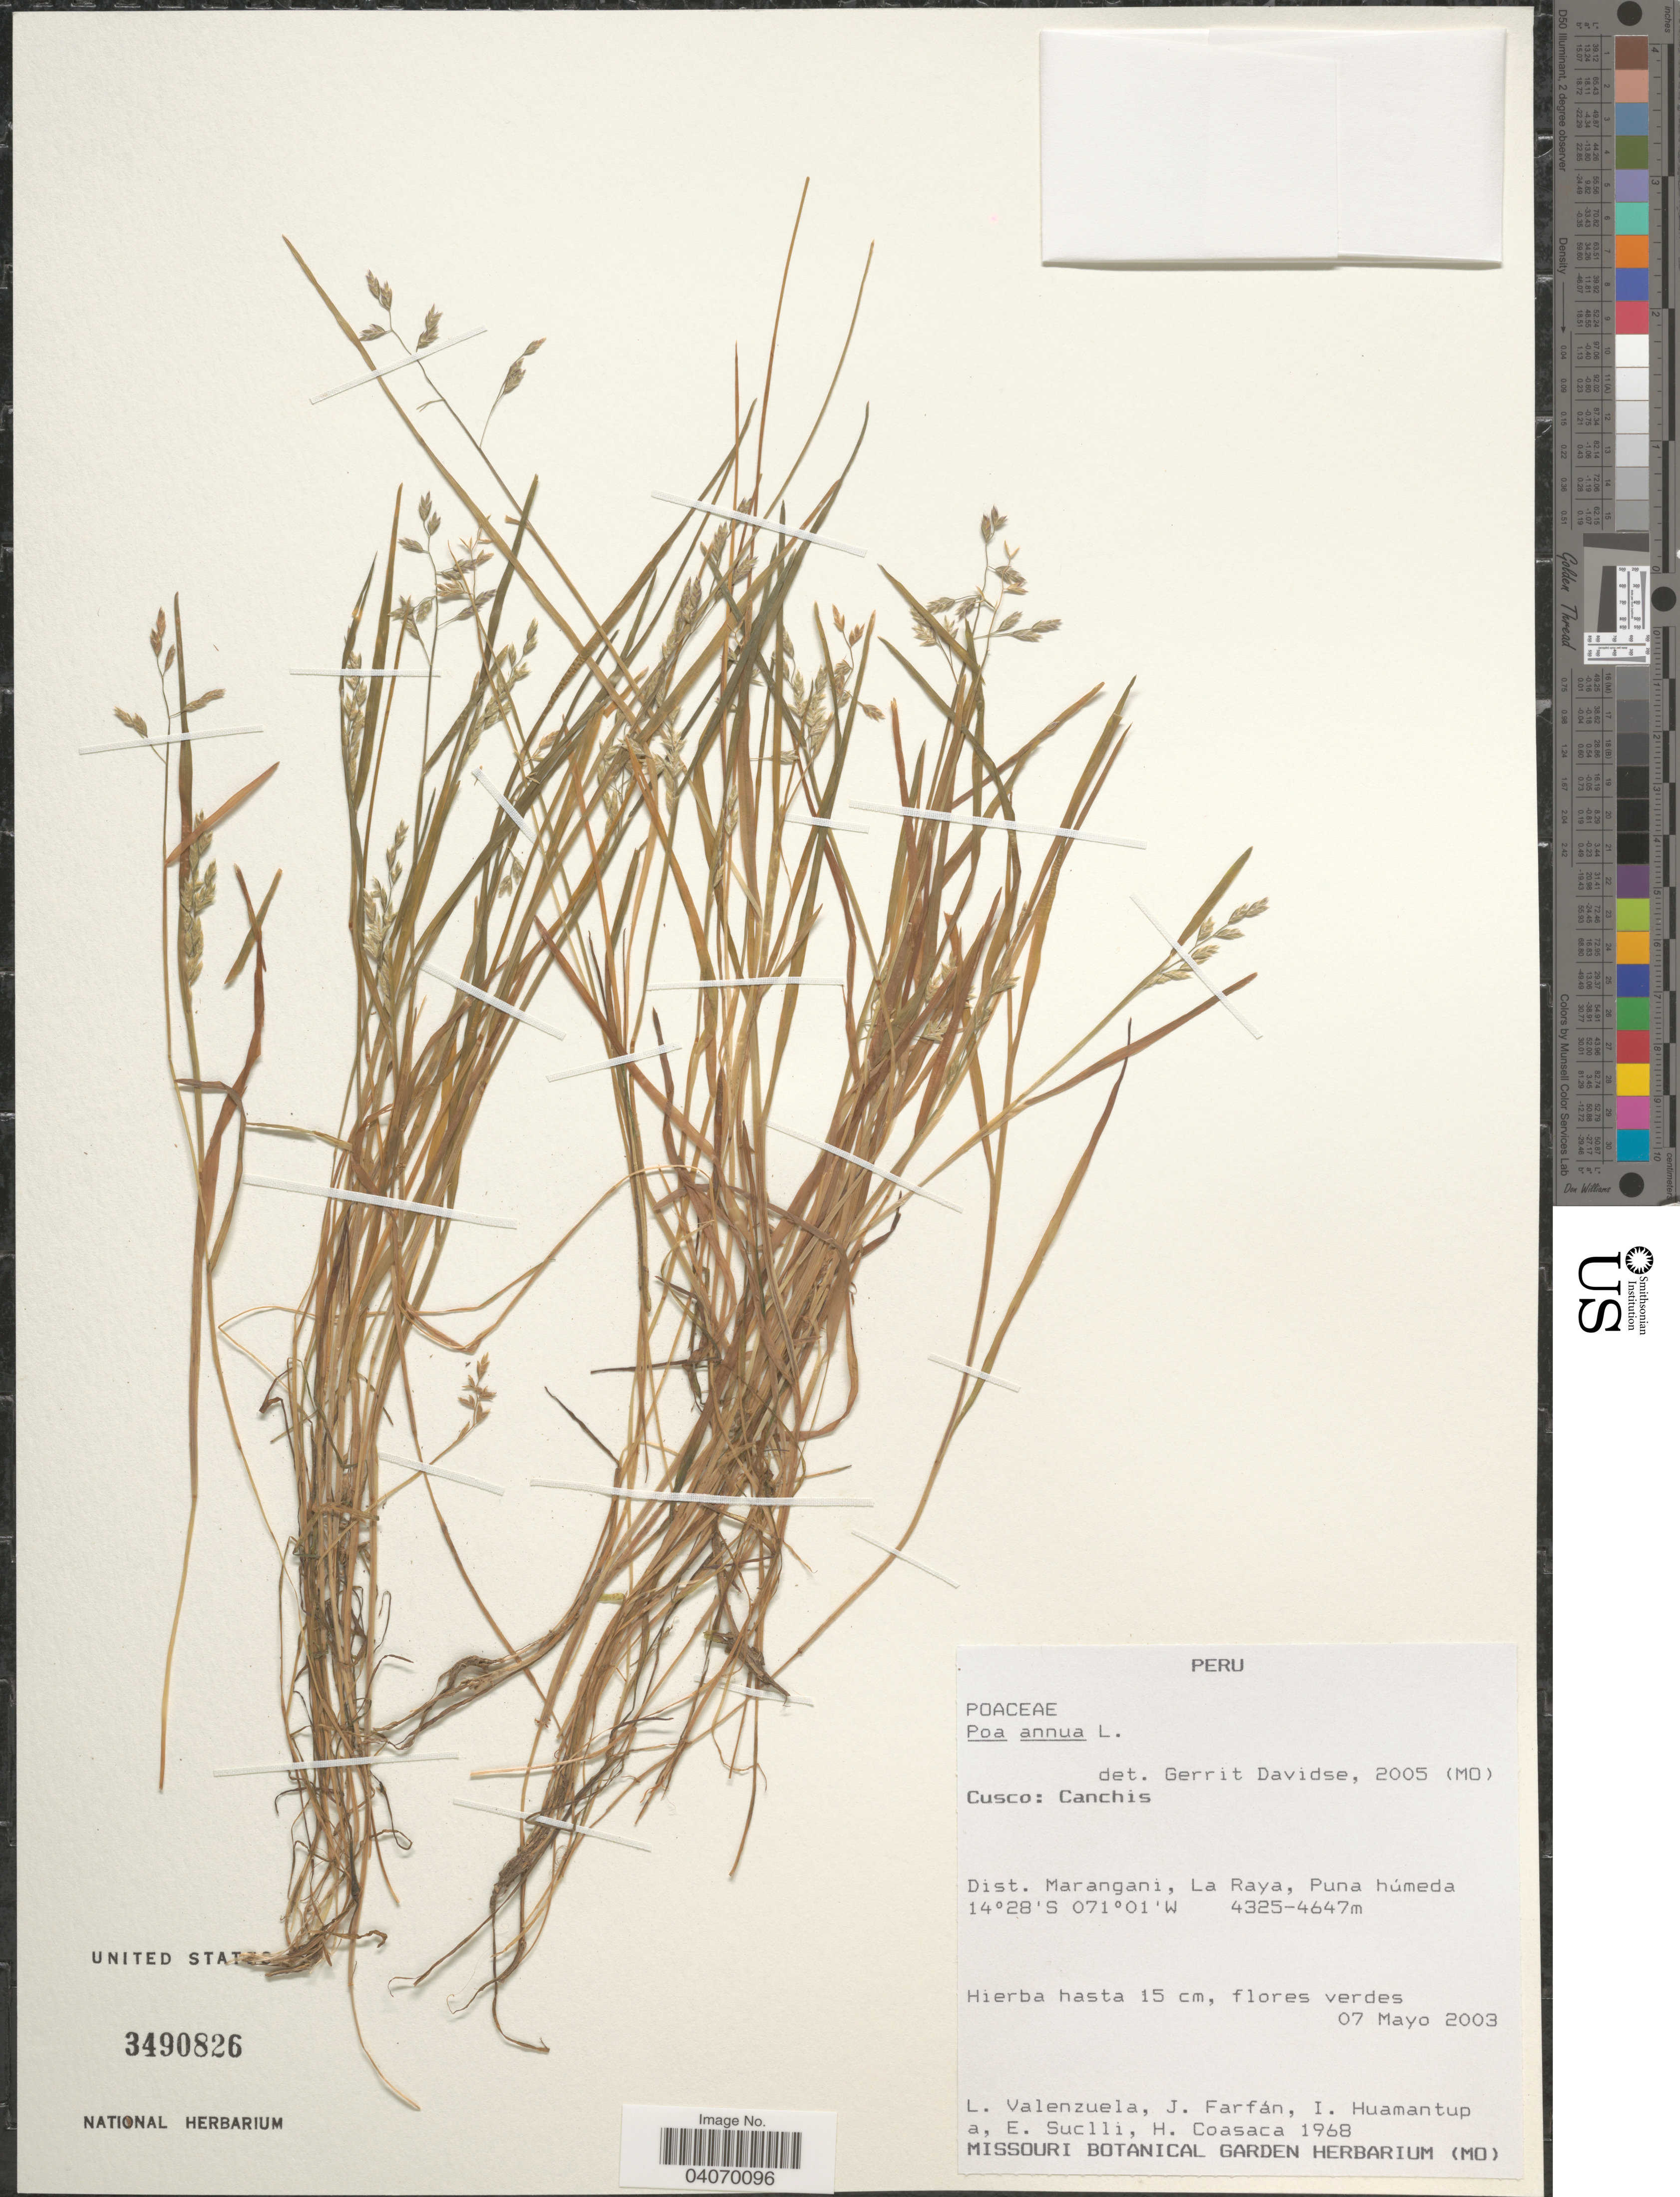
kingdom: Plantae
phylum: Tracheophyta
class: Liliopsida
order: Poales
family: Poaceae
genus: Poa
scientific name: Poa annua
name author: L.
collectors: L. Valenzuela, J. Farfán, I. Huamantupa, E. Suclli & H. Coasaca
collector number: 1968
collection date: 2003-05-07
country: Peru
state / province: Cusco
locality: Canchis. Dist. Marangani, La Raya, Puna húmeda.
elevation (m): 4325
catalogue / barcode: US 3490826